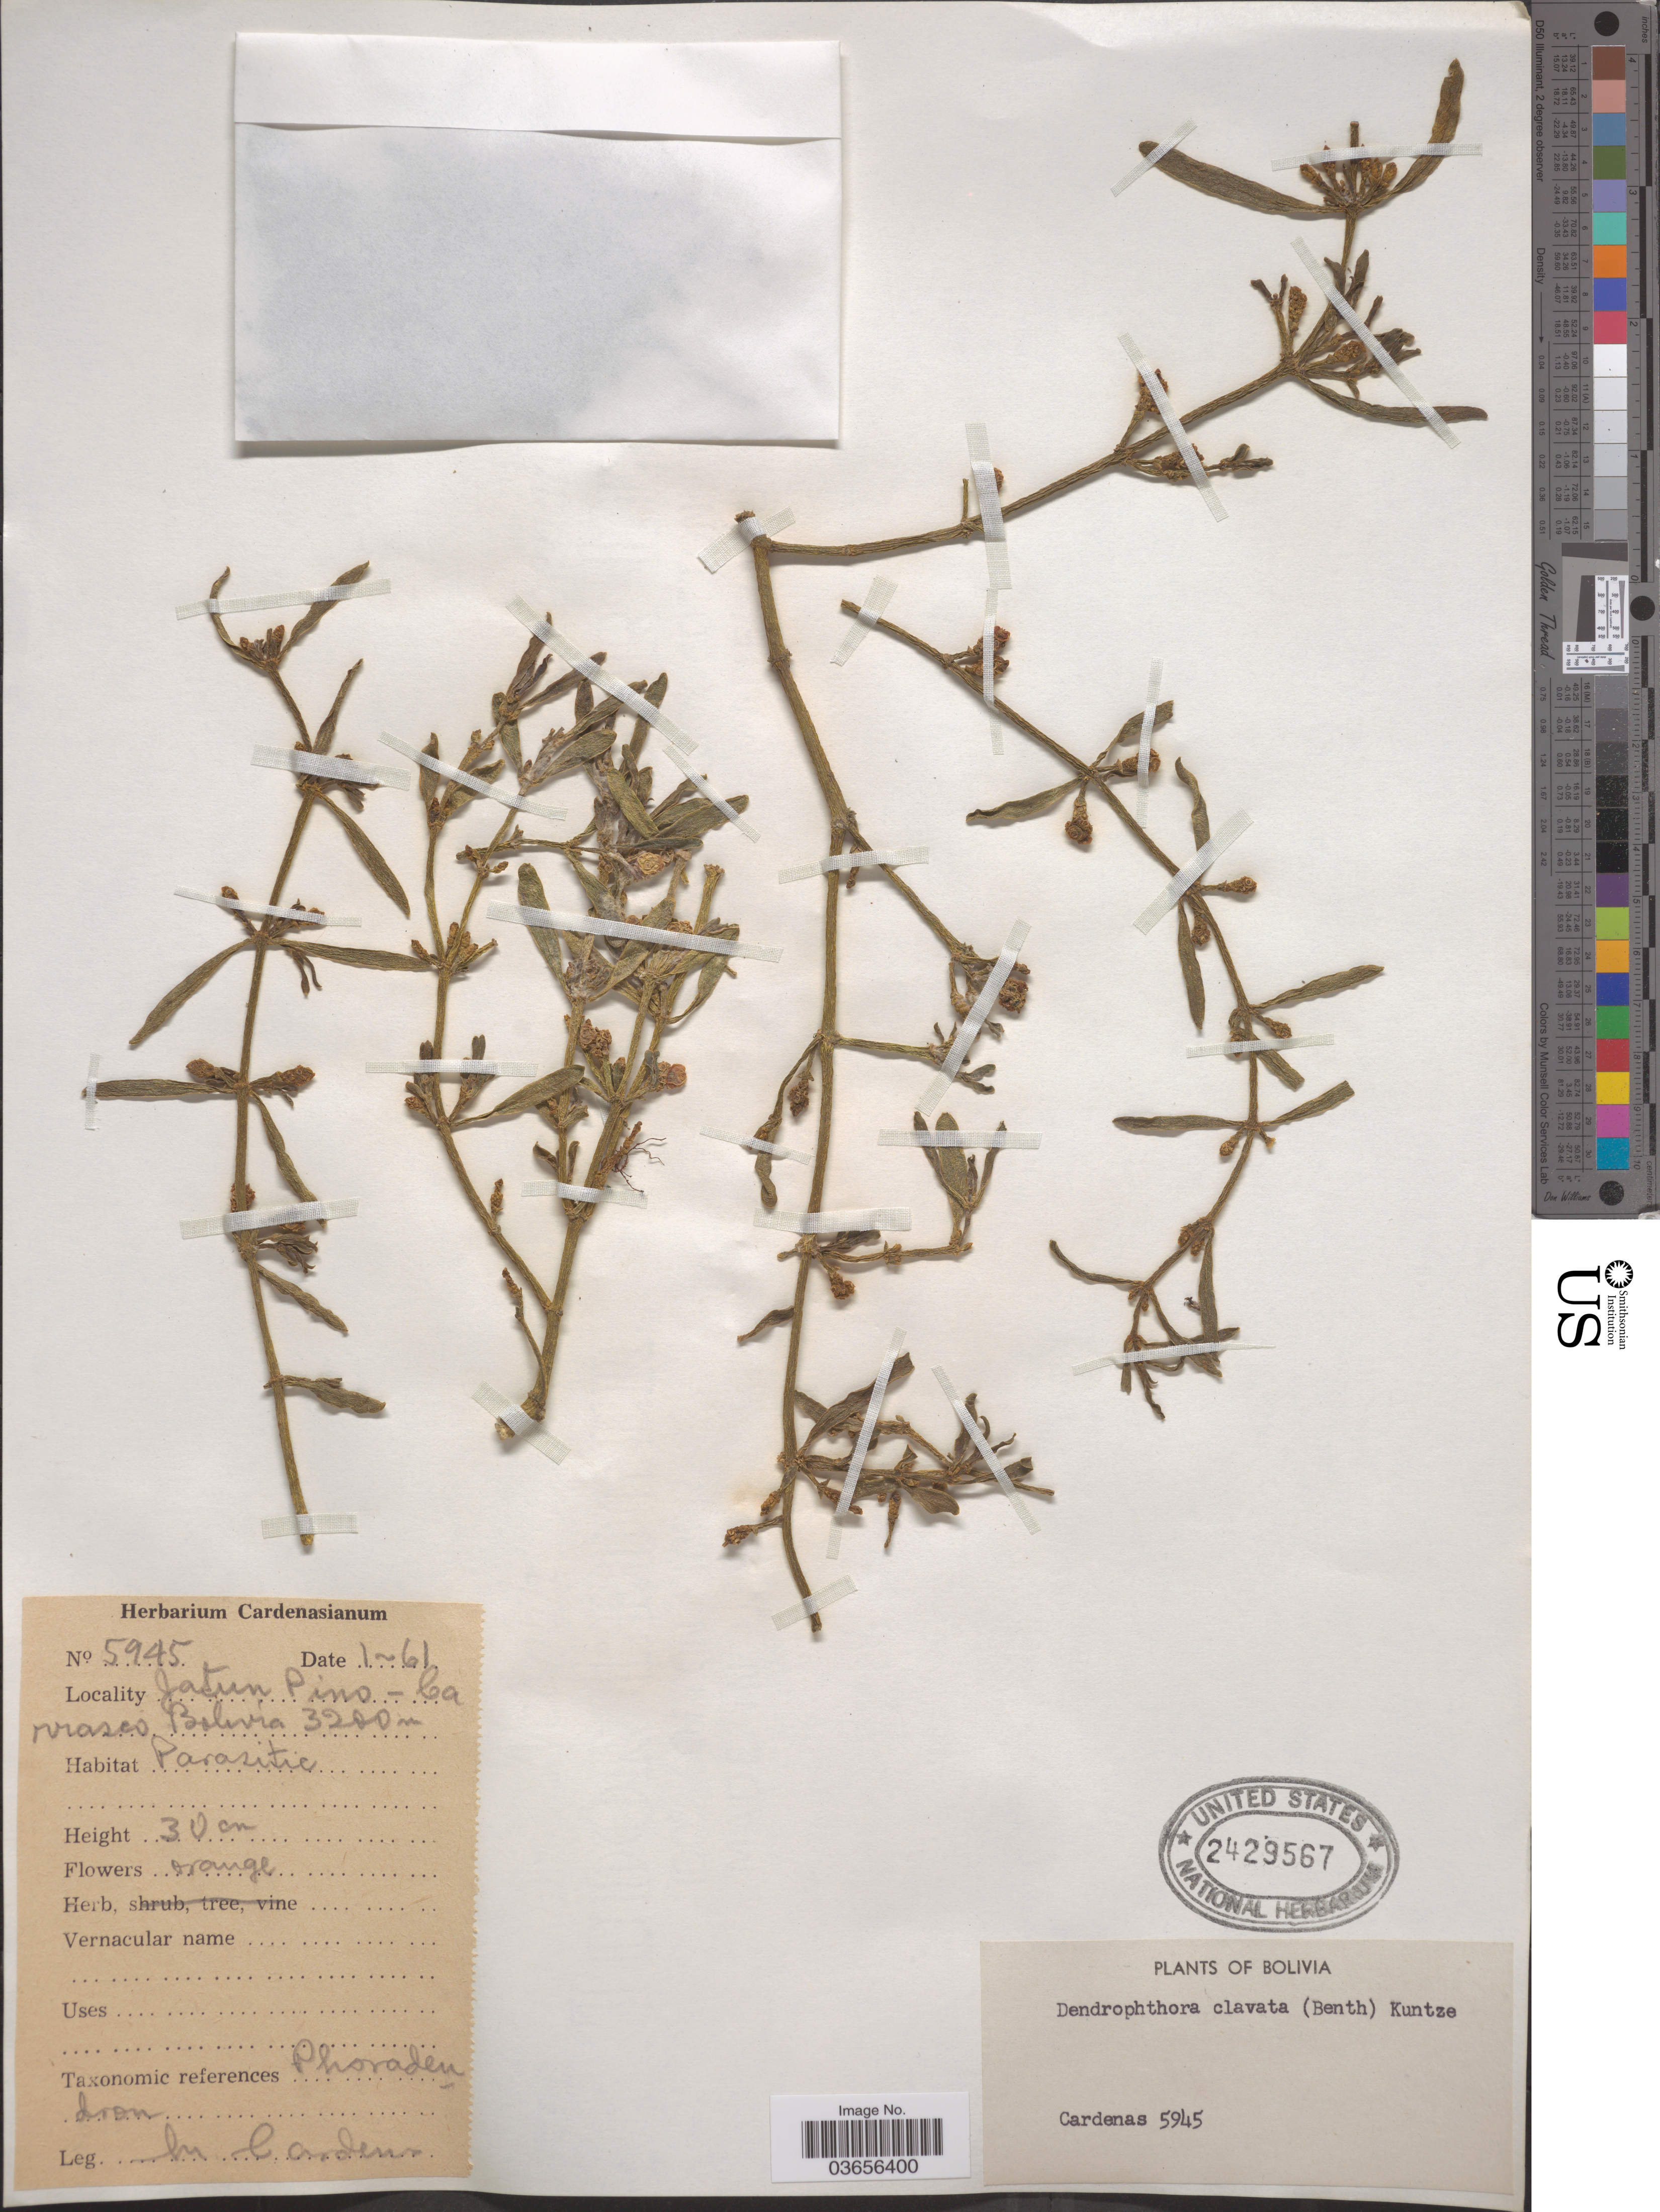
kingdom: Plantae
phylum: Tracheophyta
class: Magnoliopsida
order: Santalales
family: Viscaceae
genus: Dendrophthora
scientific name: Dendrophthora clavata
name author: (Benth.) Urb.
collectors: M. Cárdenas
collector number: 5945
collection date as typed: Transcribed d/m/y: /1/61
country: Bolivia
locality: Jatun Pino - Carrasco.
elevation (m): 3200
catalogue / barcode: US 2429567